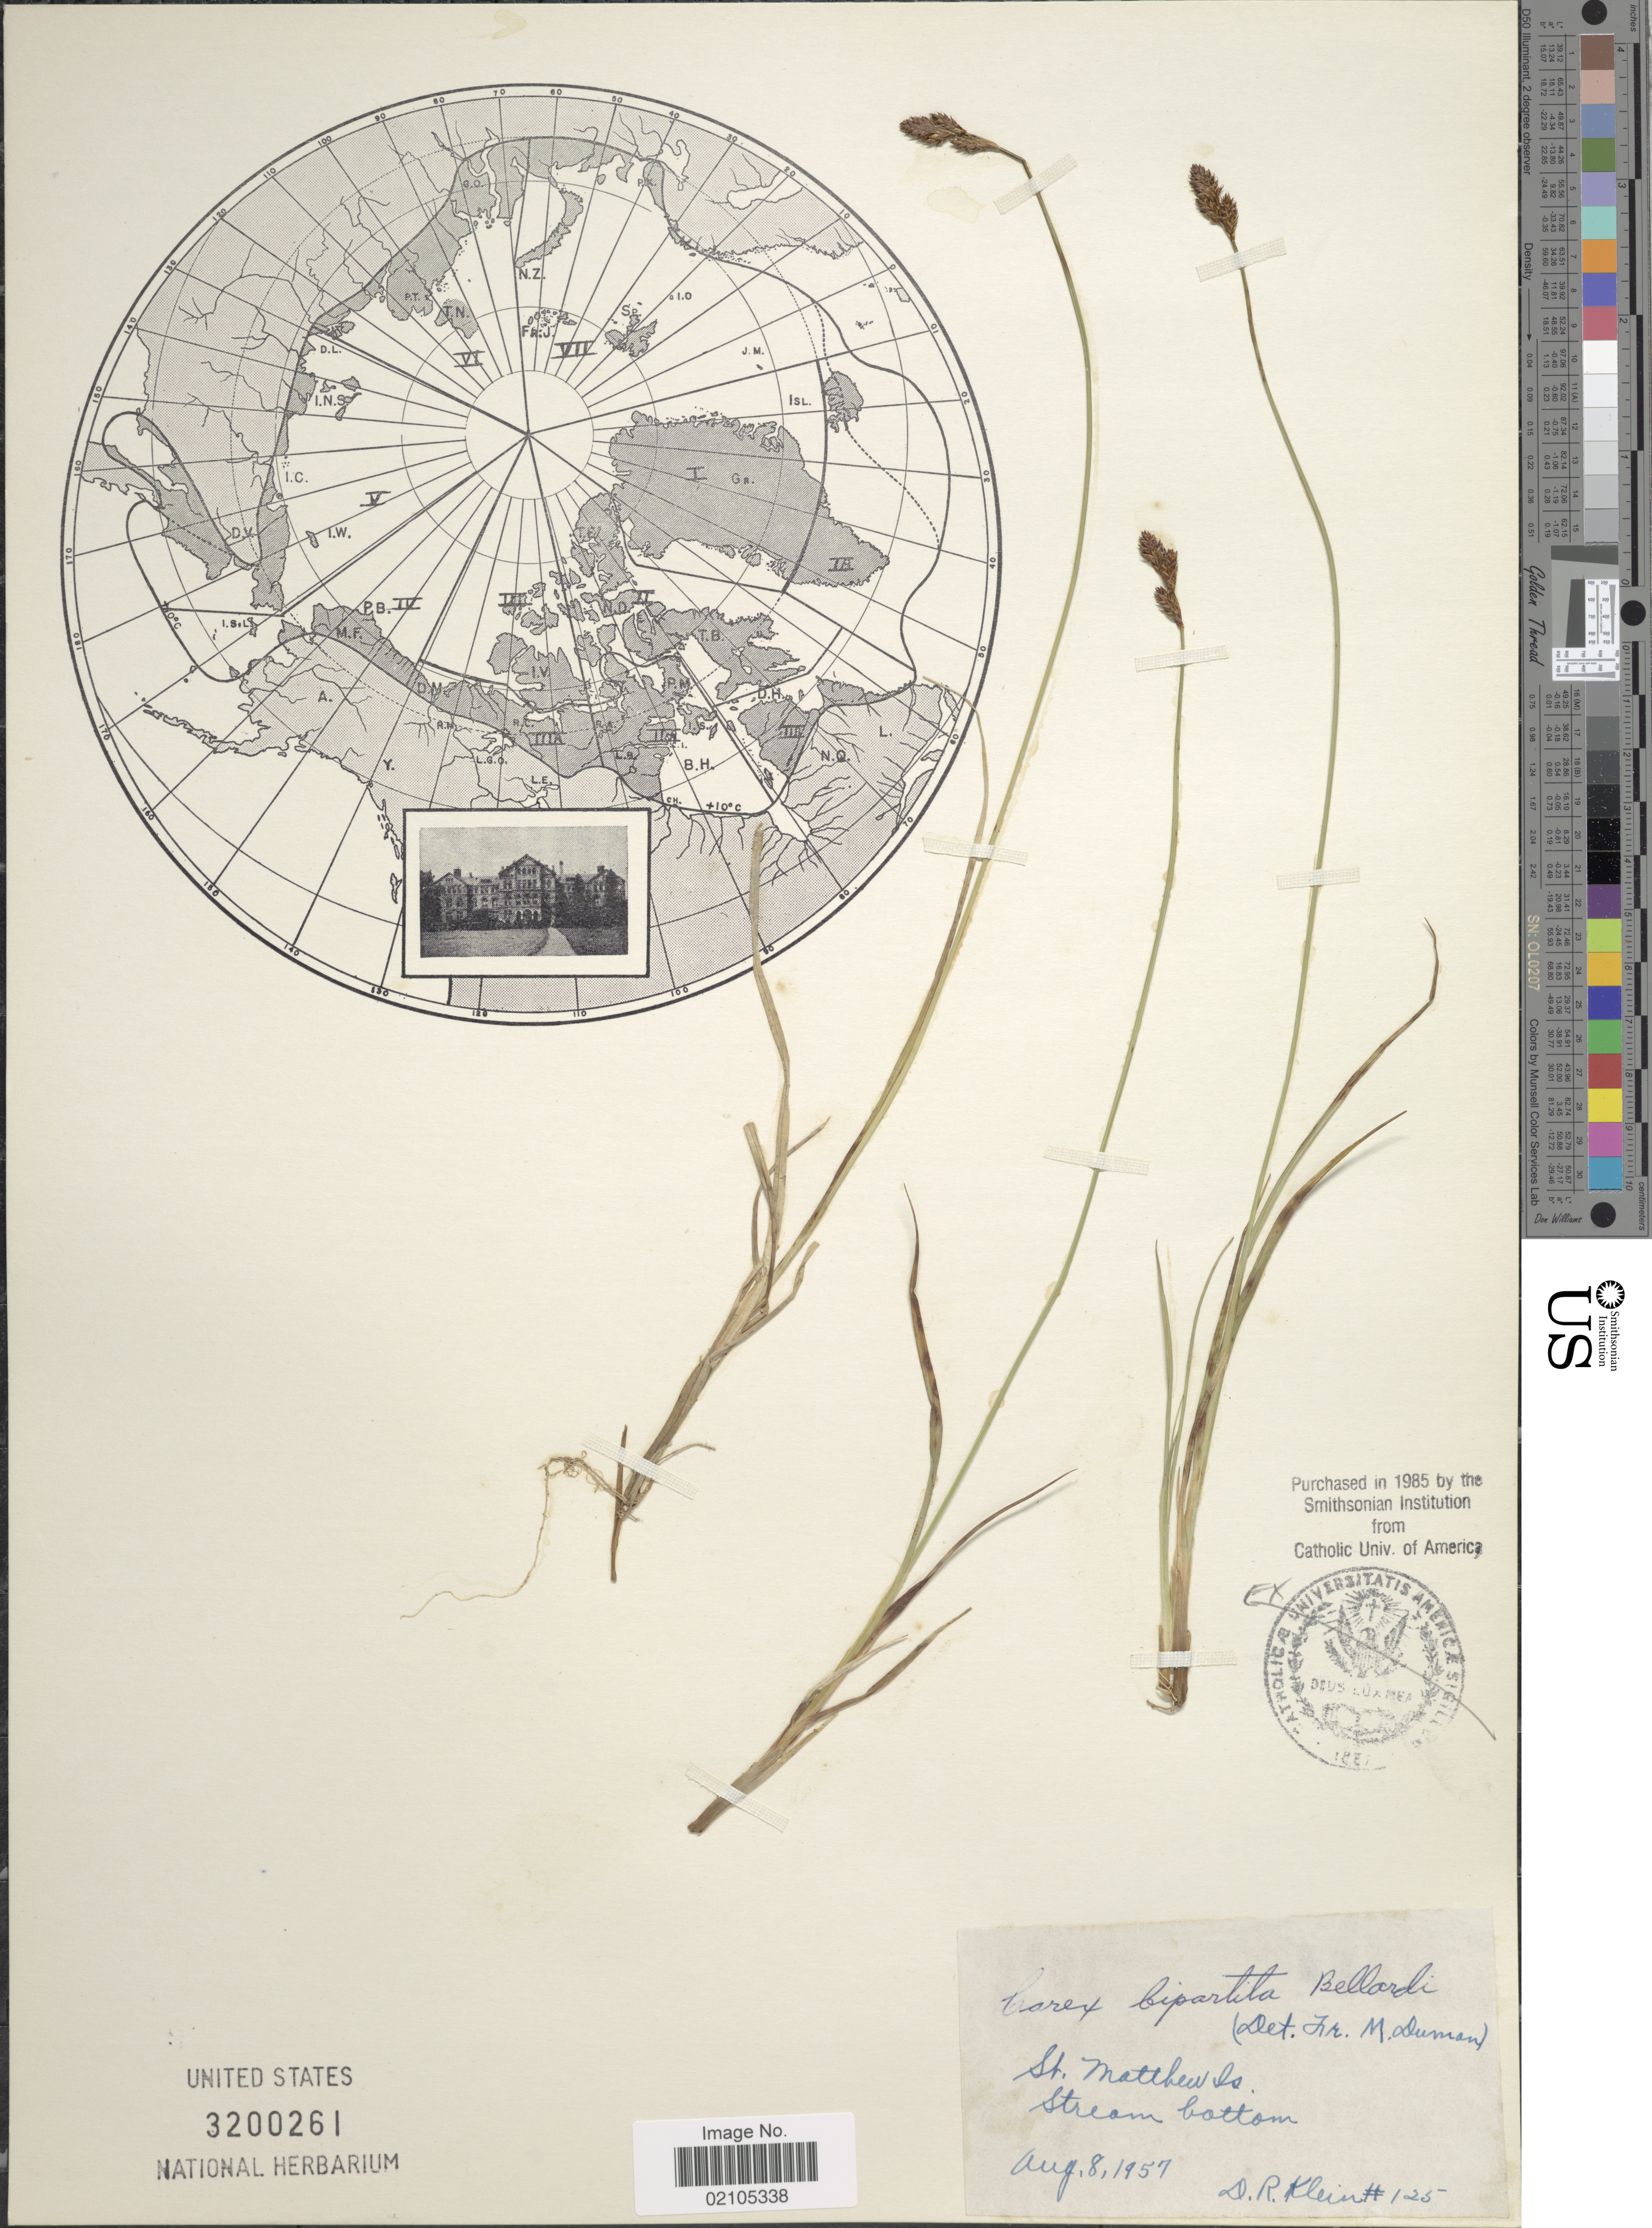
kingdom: Plantae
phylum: Tracheophyta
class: Liliopsida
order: Poales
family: Cyperaceae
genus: Carex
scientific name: Carex lachenalii subsp. lachenalii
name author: Schkuhr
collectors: D. Klein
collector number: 125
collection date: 1957-08-08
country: United States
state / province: Alaska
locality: St. Mathew Is. Stream bottom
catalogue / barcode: US 3200261